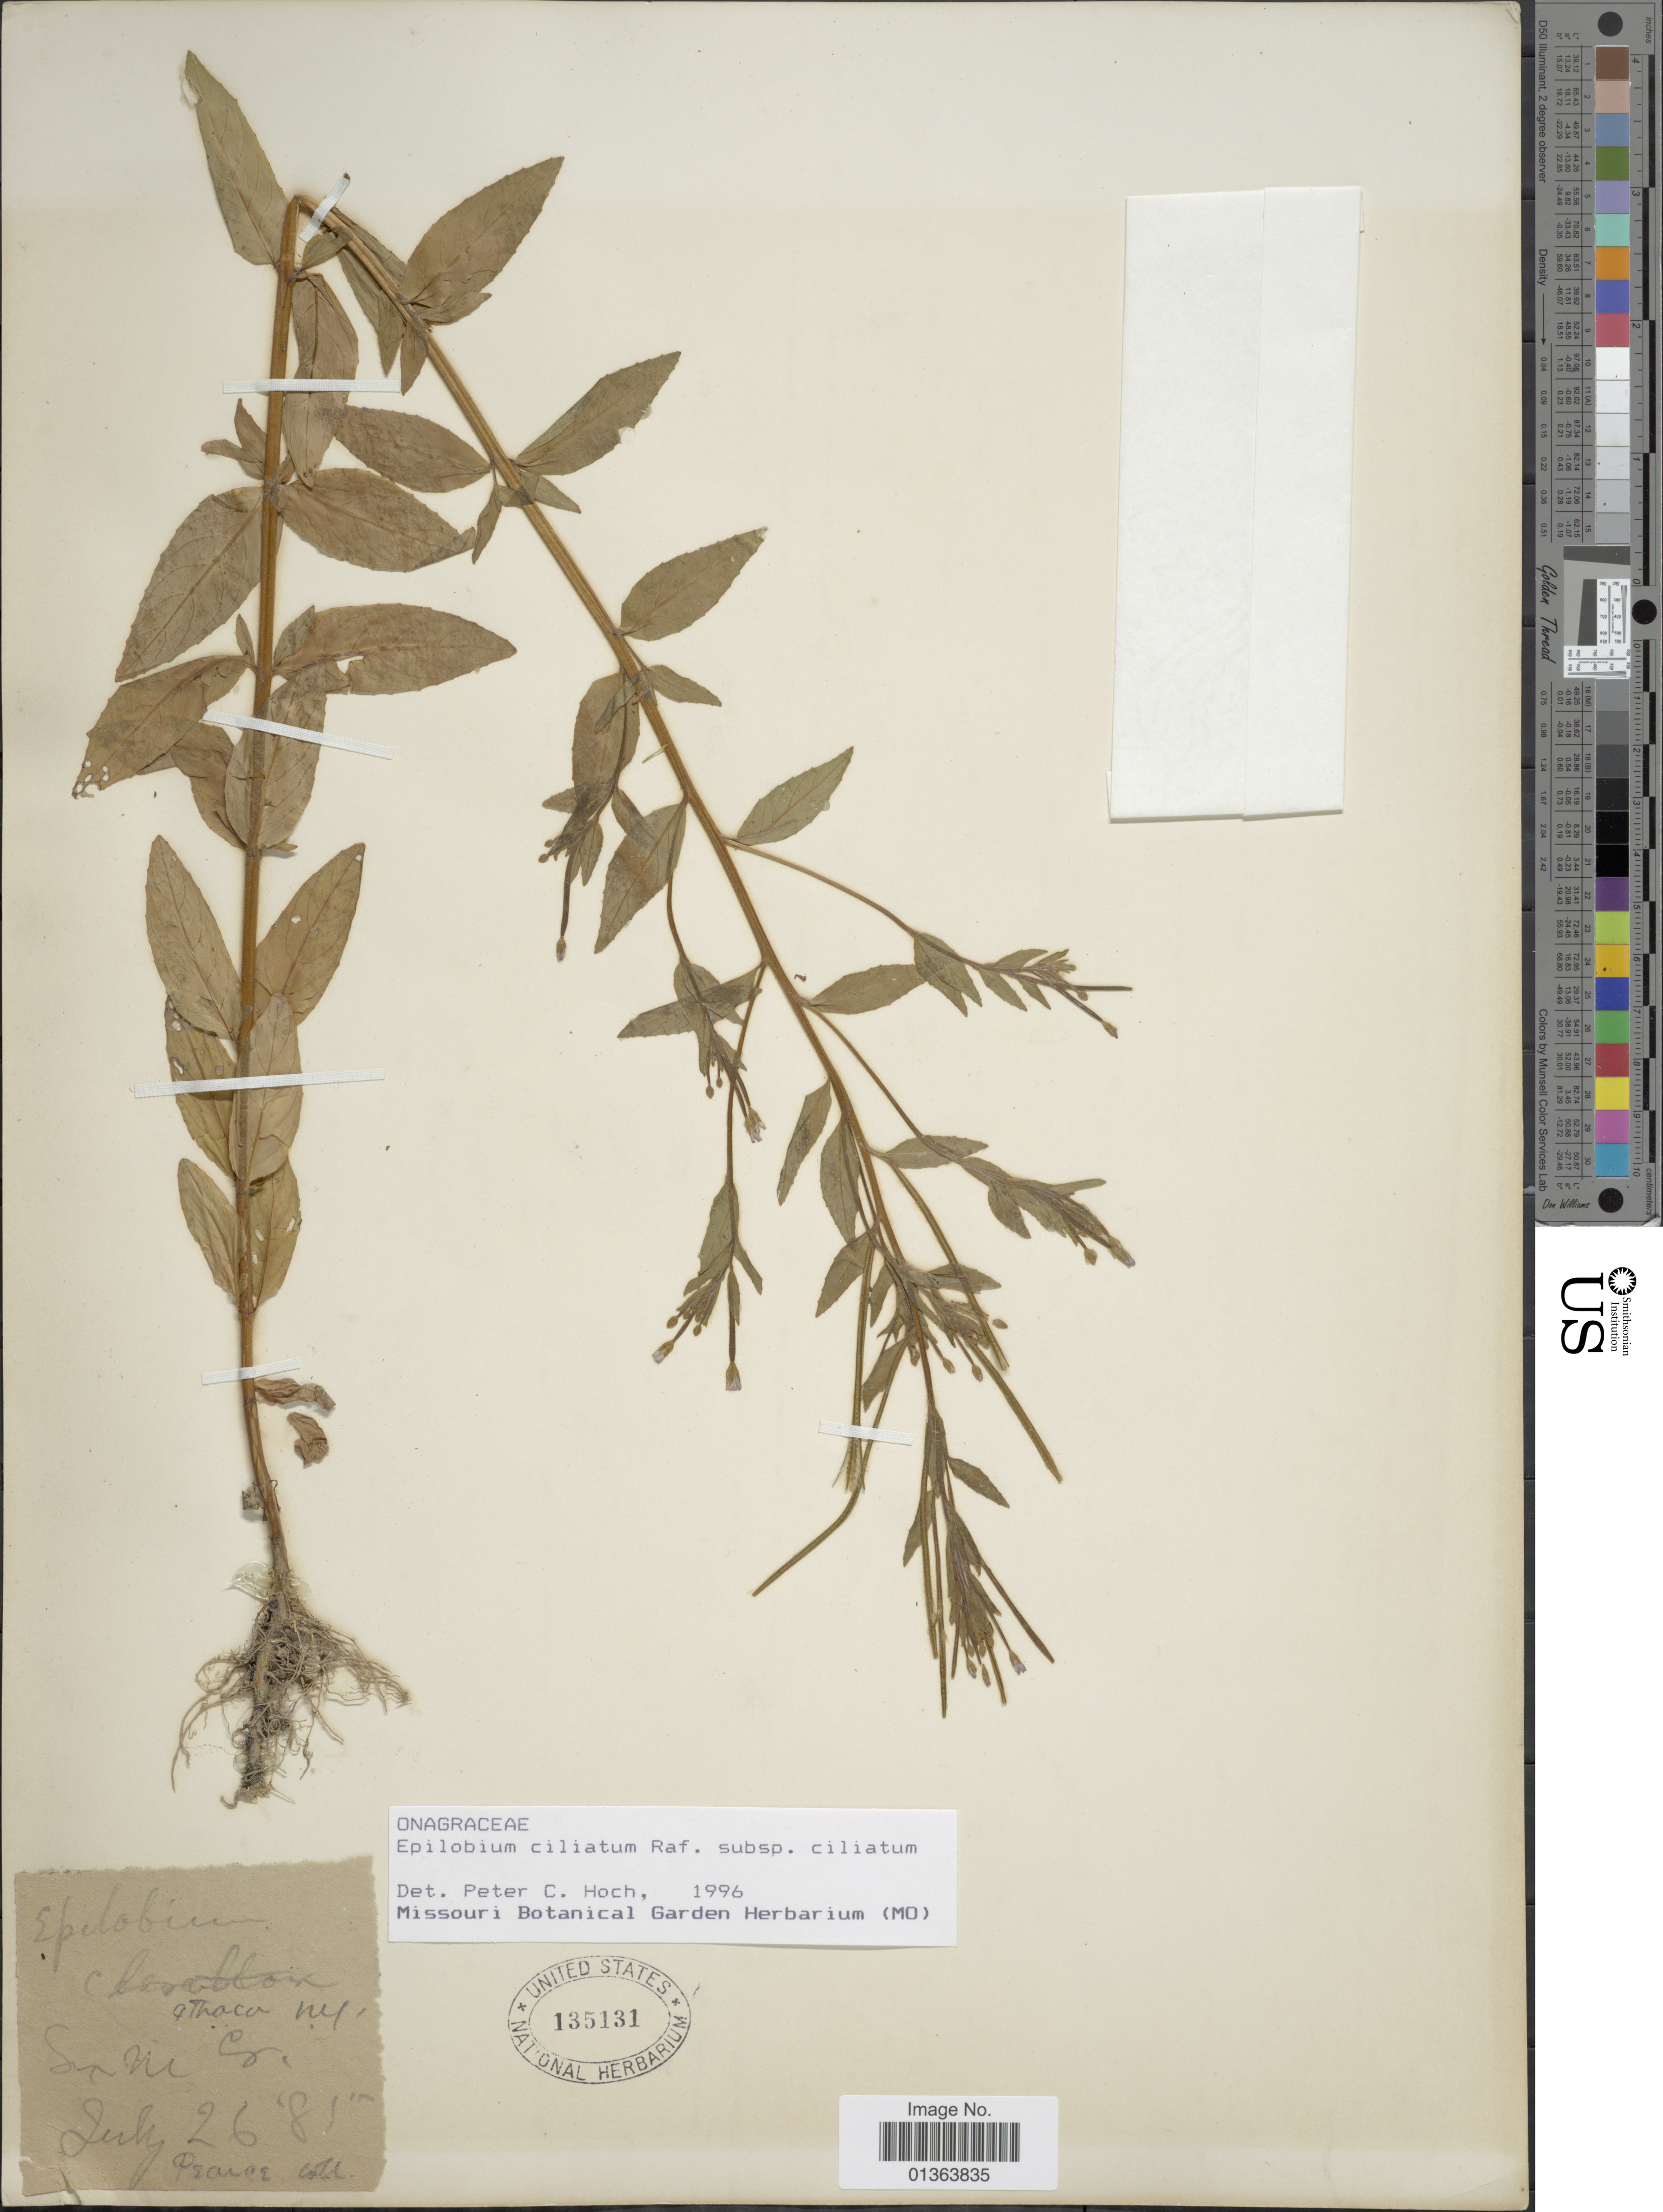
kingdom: Plantae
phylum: Tracheophyta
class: Magnoliopsida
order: Myrtales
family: Onagraceae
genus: Epilobium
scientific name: Epilobium ciliatum subsp. ciliatum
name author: Raf.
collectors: -. Pearce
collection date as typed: Transcribed d/m/y: 26/7/85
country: United States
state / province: New York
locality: Ithaca.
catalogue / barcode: US 135131